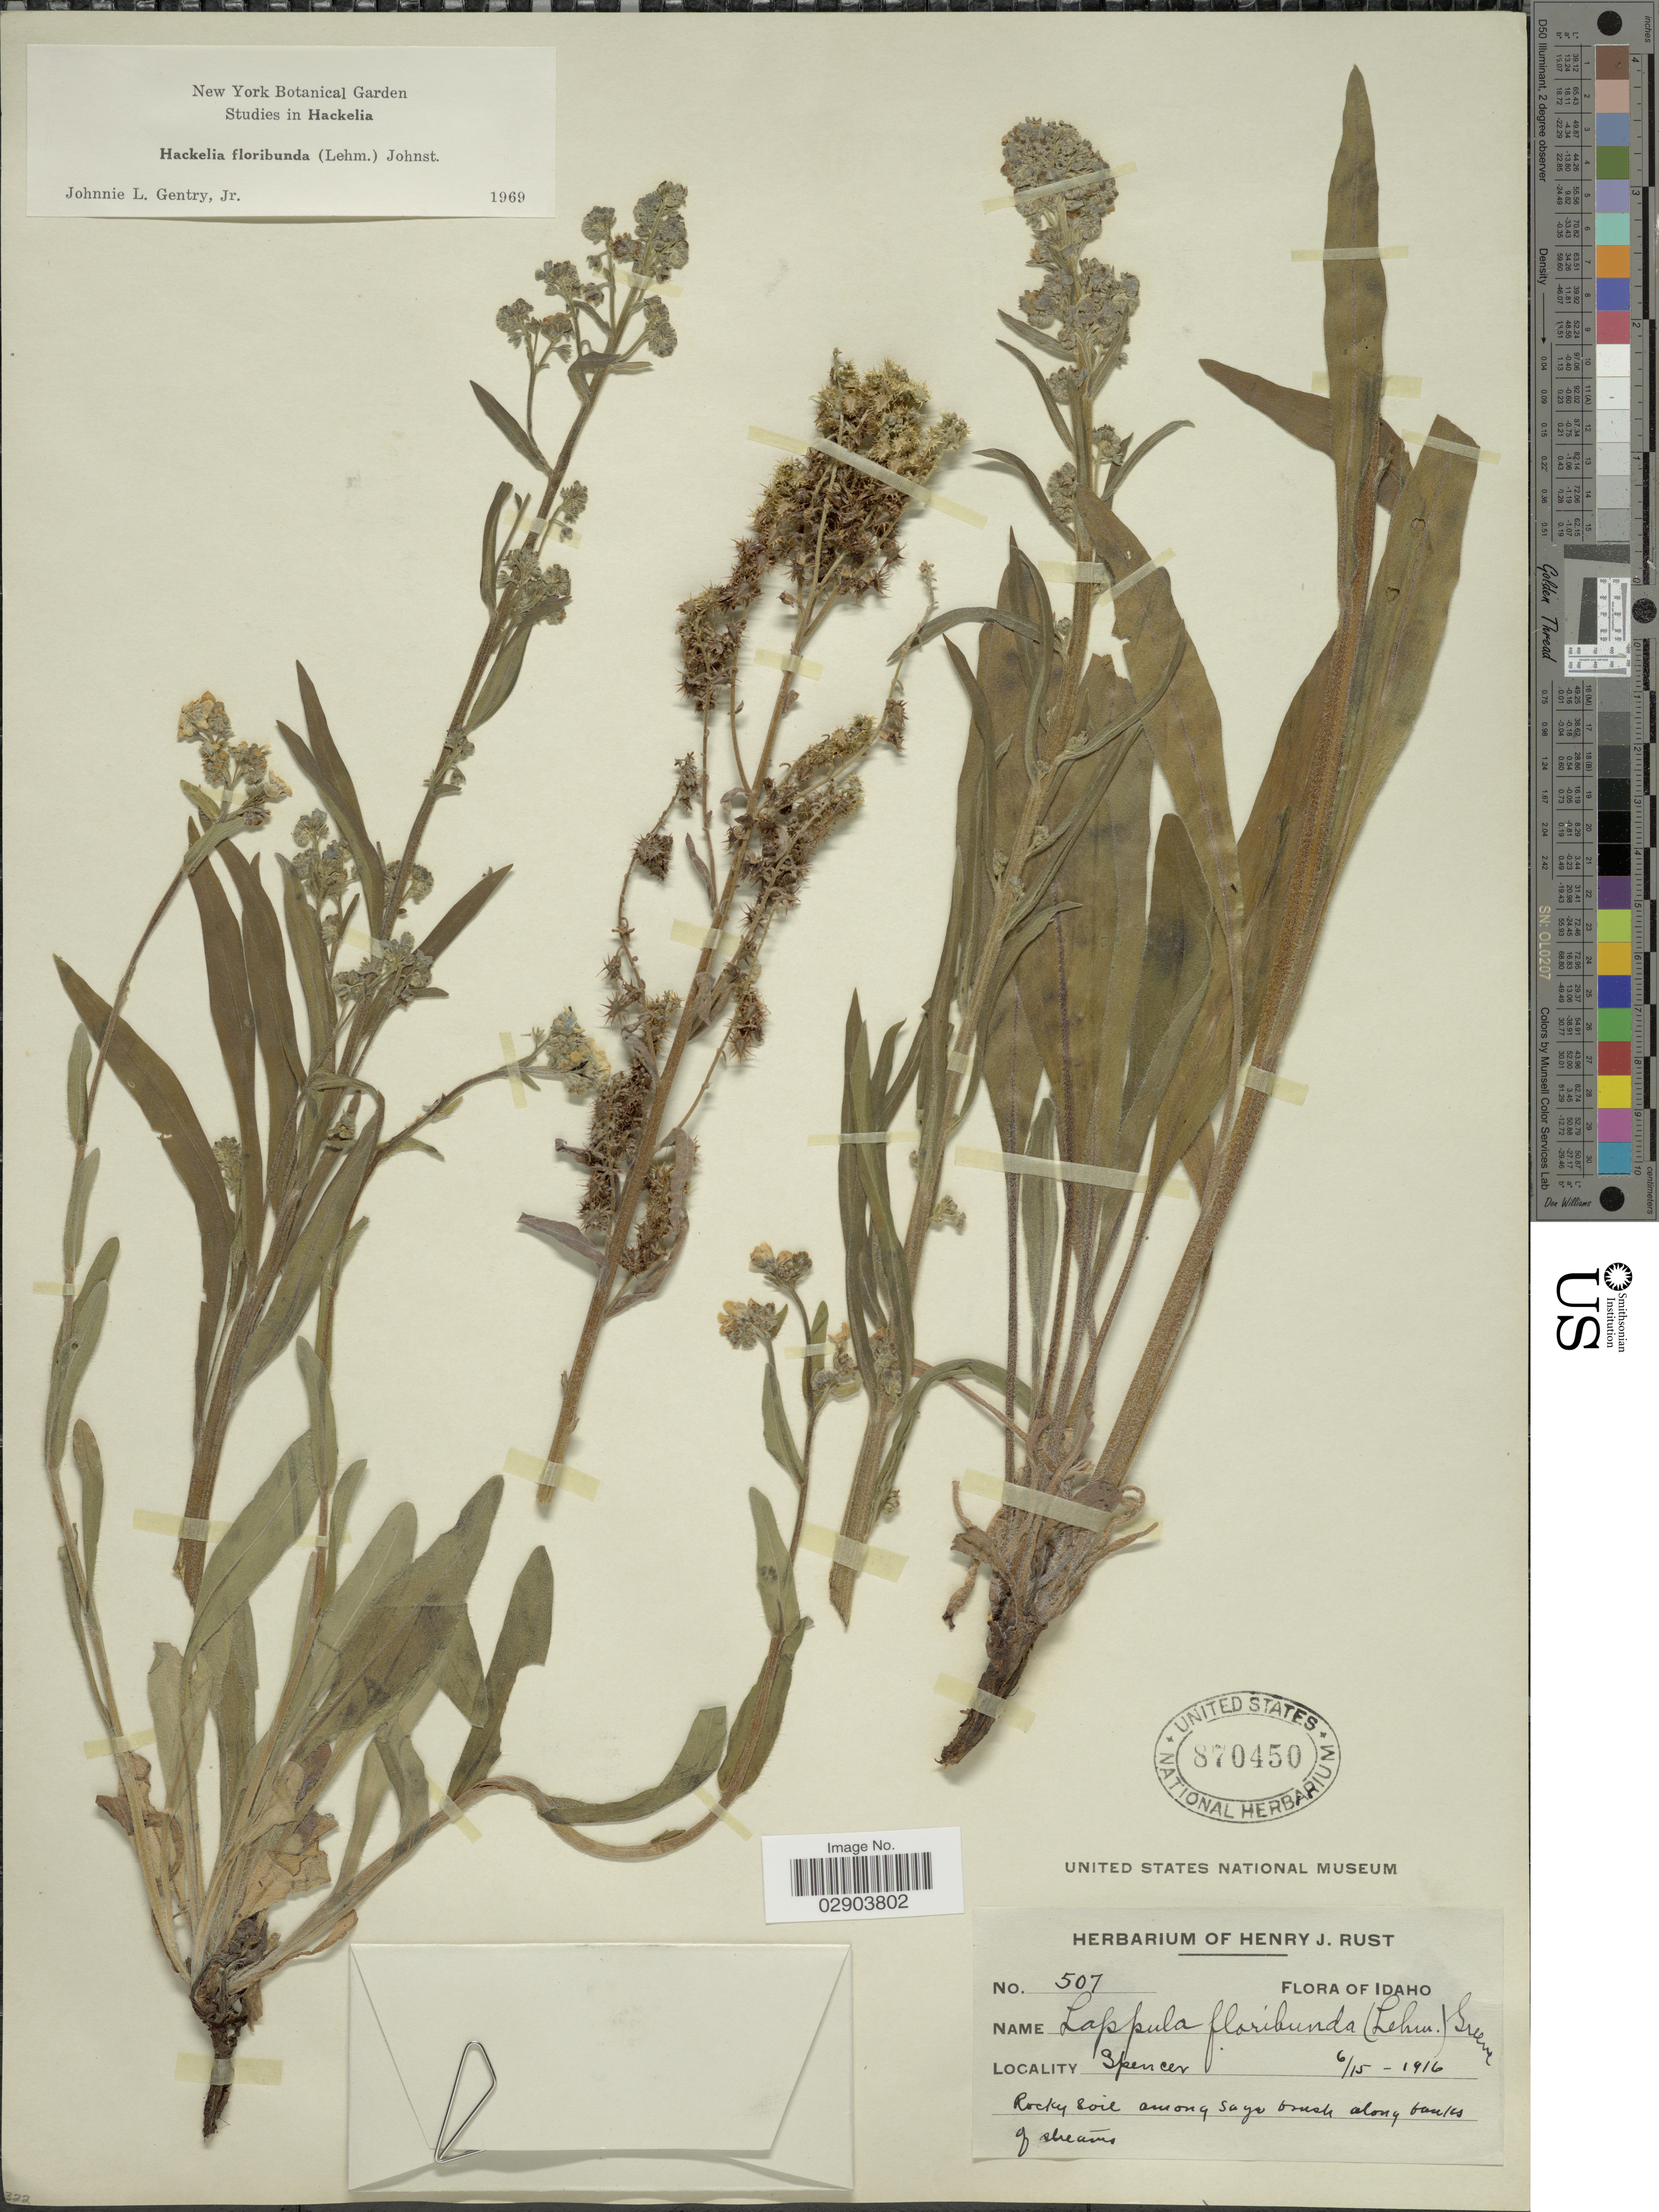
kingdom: Plantae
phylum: Tracheophyta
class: Magnoliopsida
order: Boraginales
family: Boraginaceae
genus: Hackelia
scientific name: Hackelia floribunda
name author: (Lehm.) I.M. Johnst.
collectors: ex herb. Henry J. Rust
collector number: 507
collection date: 1916-06-15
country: United States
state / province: Idaho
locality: Spencer.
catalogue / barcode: US 870450